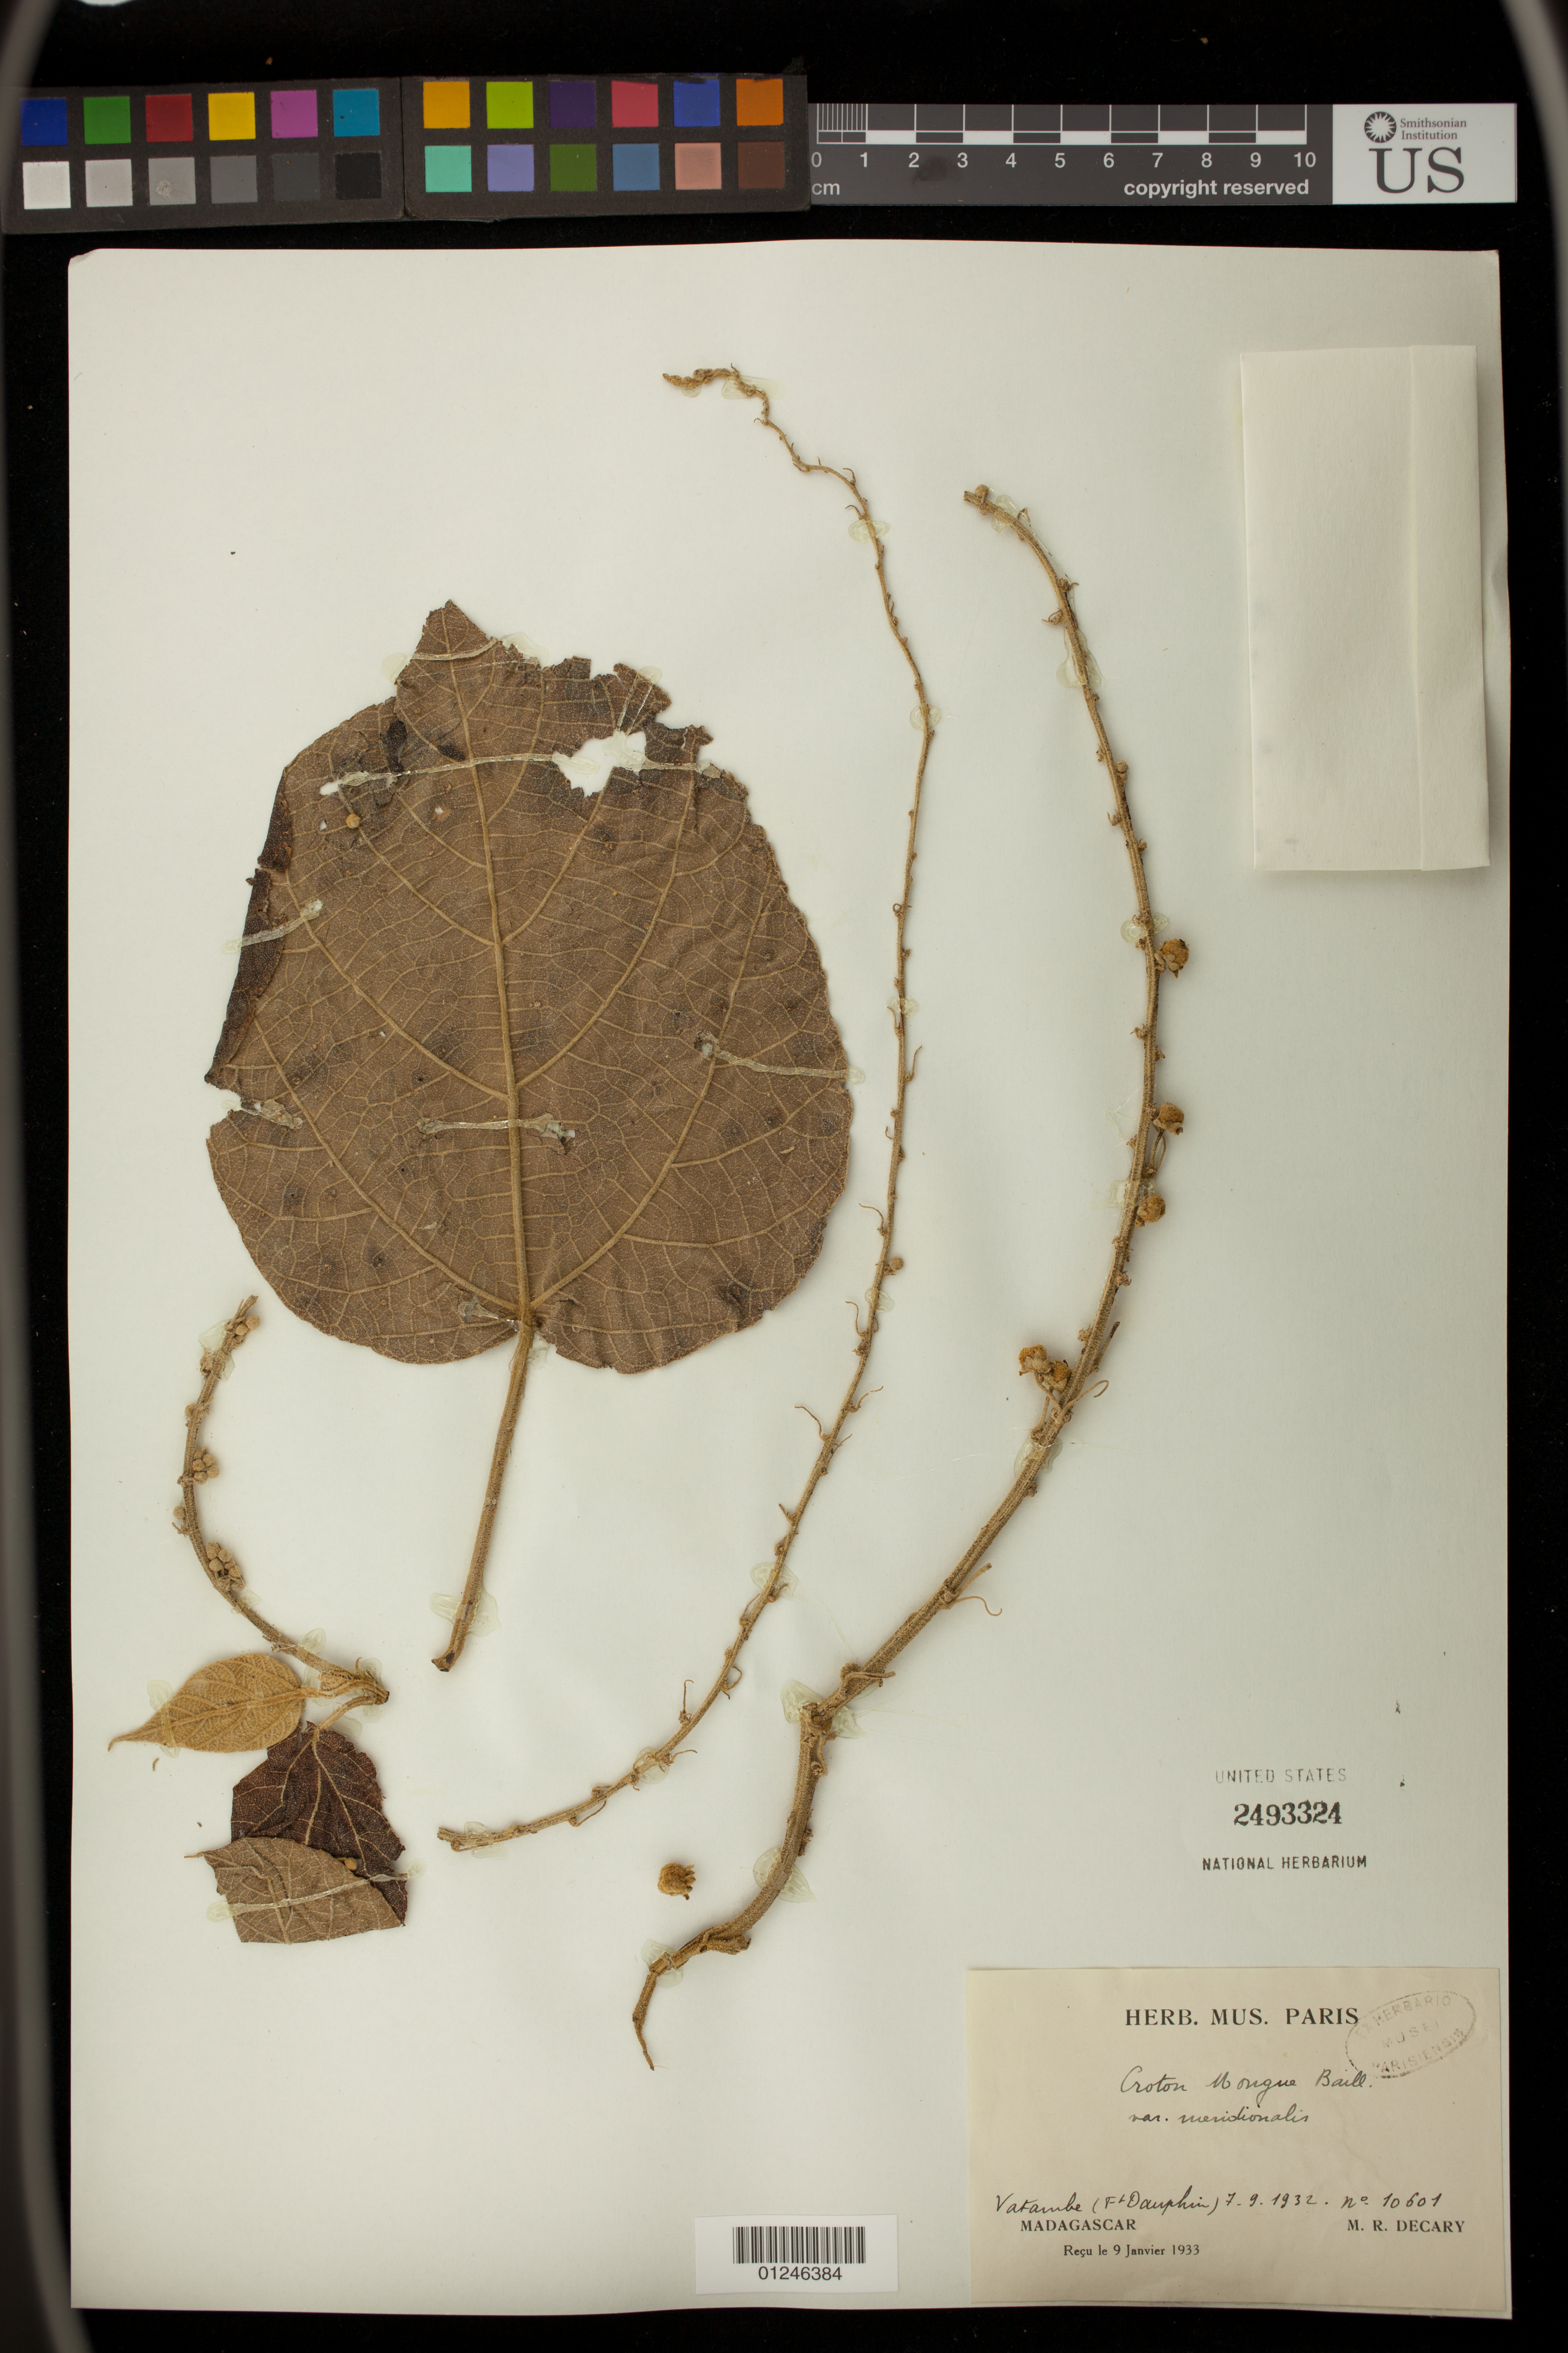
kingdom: Plantae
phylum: Tracheophyta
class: Magnoliopsida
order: Malpighiales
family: Euphorbiaceae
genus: Croton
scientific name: Croton mongue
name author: Baill.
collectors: R. Decary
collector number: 10601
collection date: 1933-07-09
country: Madagascar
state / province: Anosy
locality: Ft. Dauphin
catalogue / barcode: US 2493324